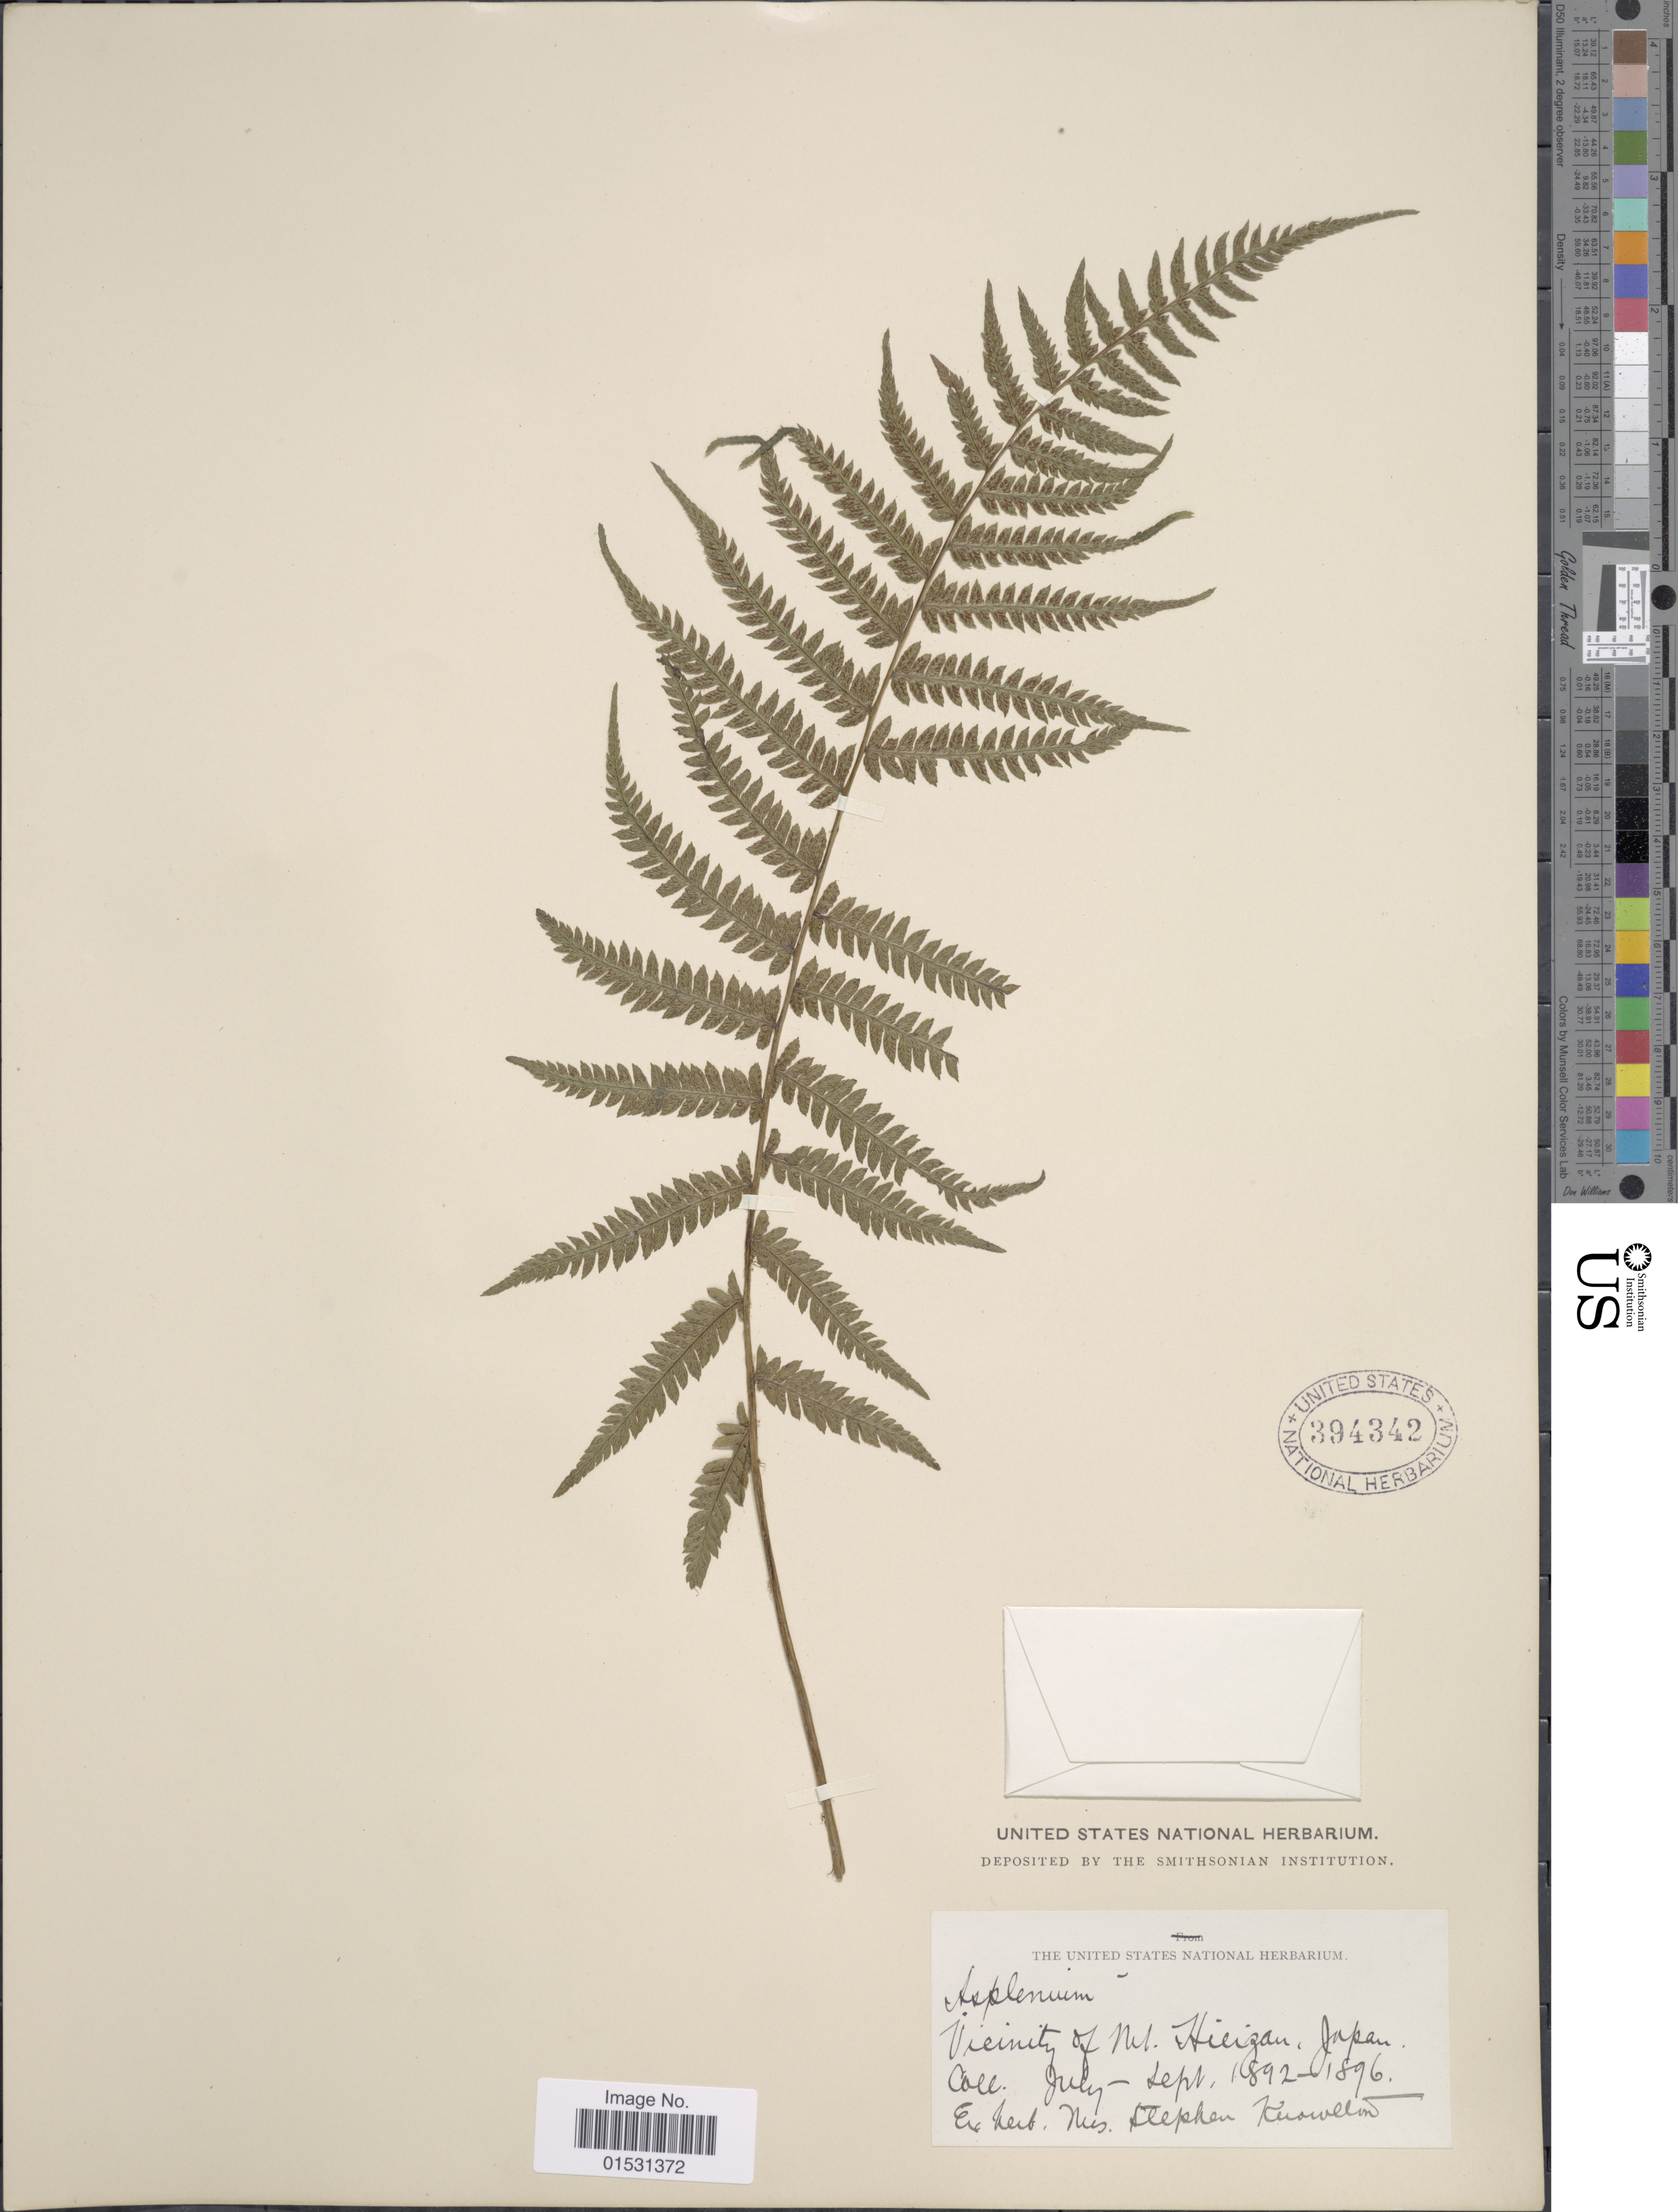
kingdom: Plantae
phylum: Tracheophyta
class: Polypodiopsida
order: Polypodiales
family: Athyriaceae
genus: Athyrium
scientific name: Athyrium yokoscense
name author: (Franch. & Sav.) Christ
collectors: ex Herb. Mrs. Stephen Knowlton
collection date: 1892-07/1896-09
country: Japan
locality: Vicinity of Mt. Hierizan.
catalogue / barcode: US 394342